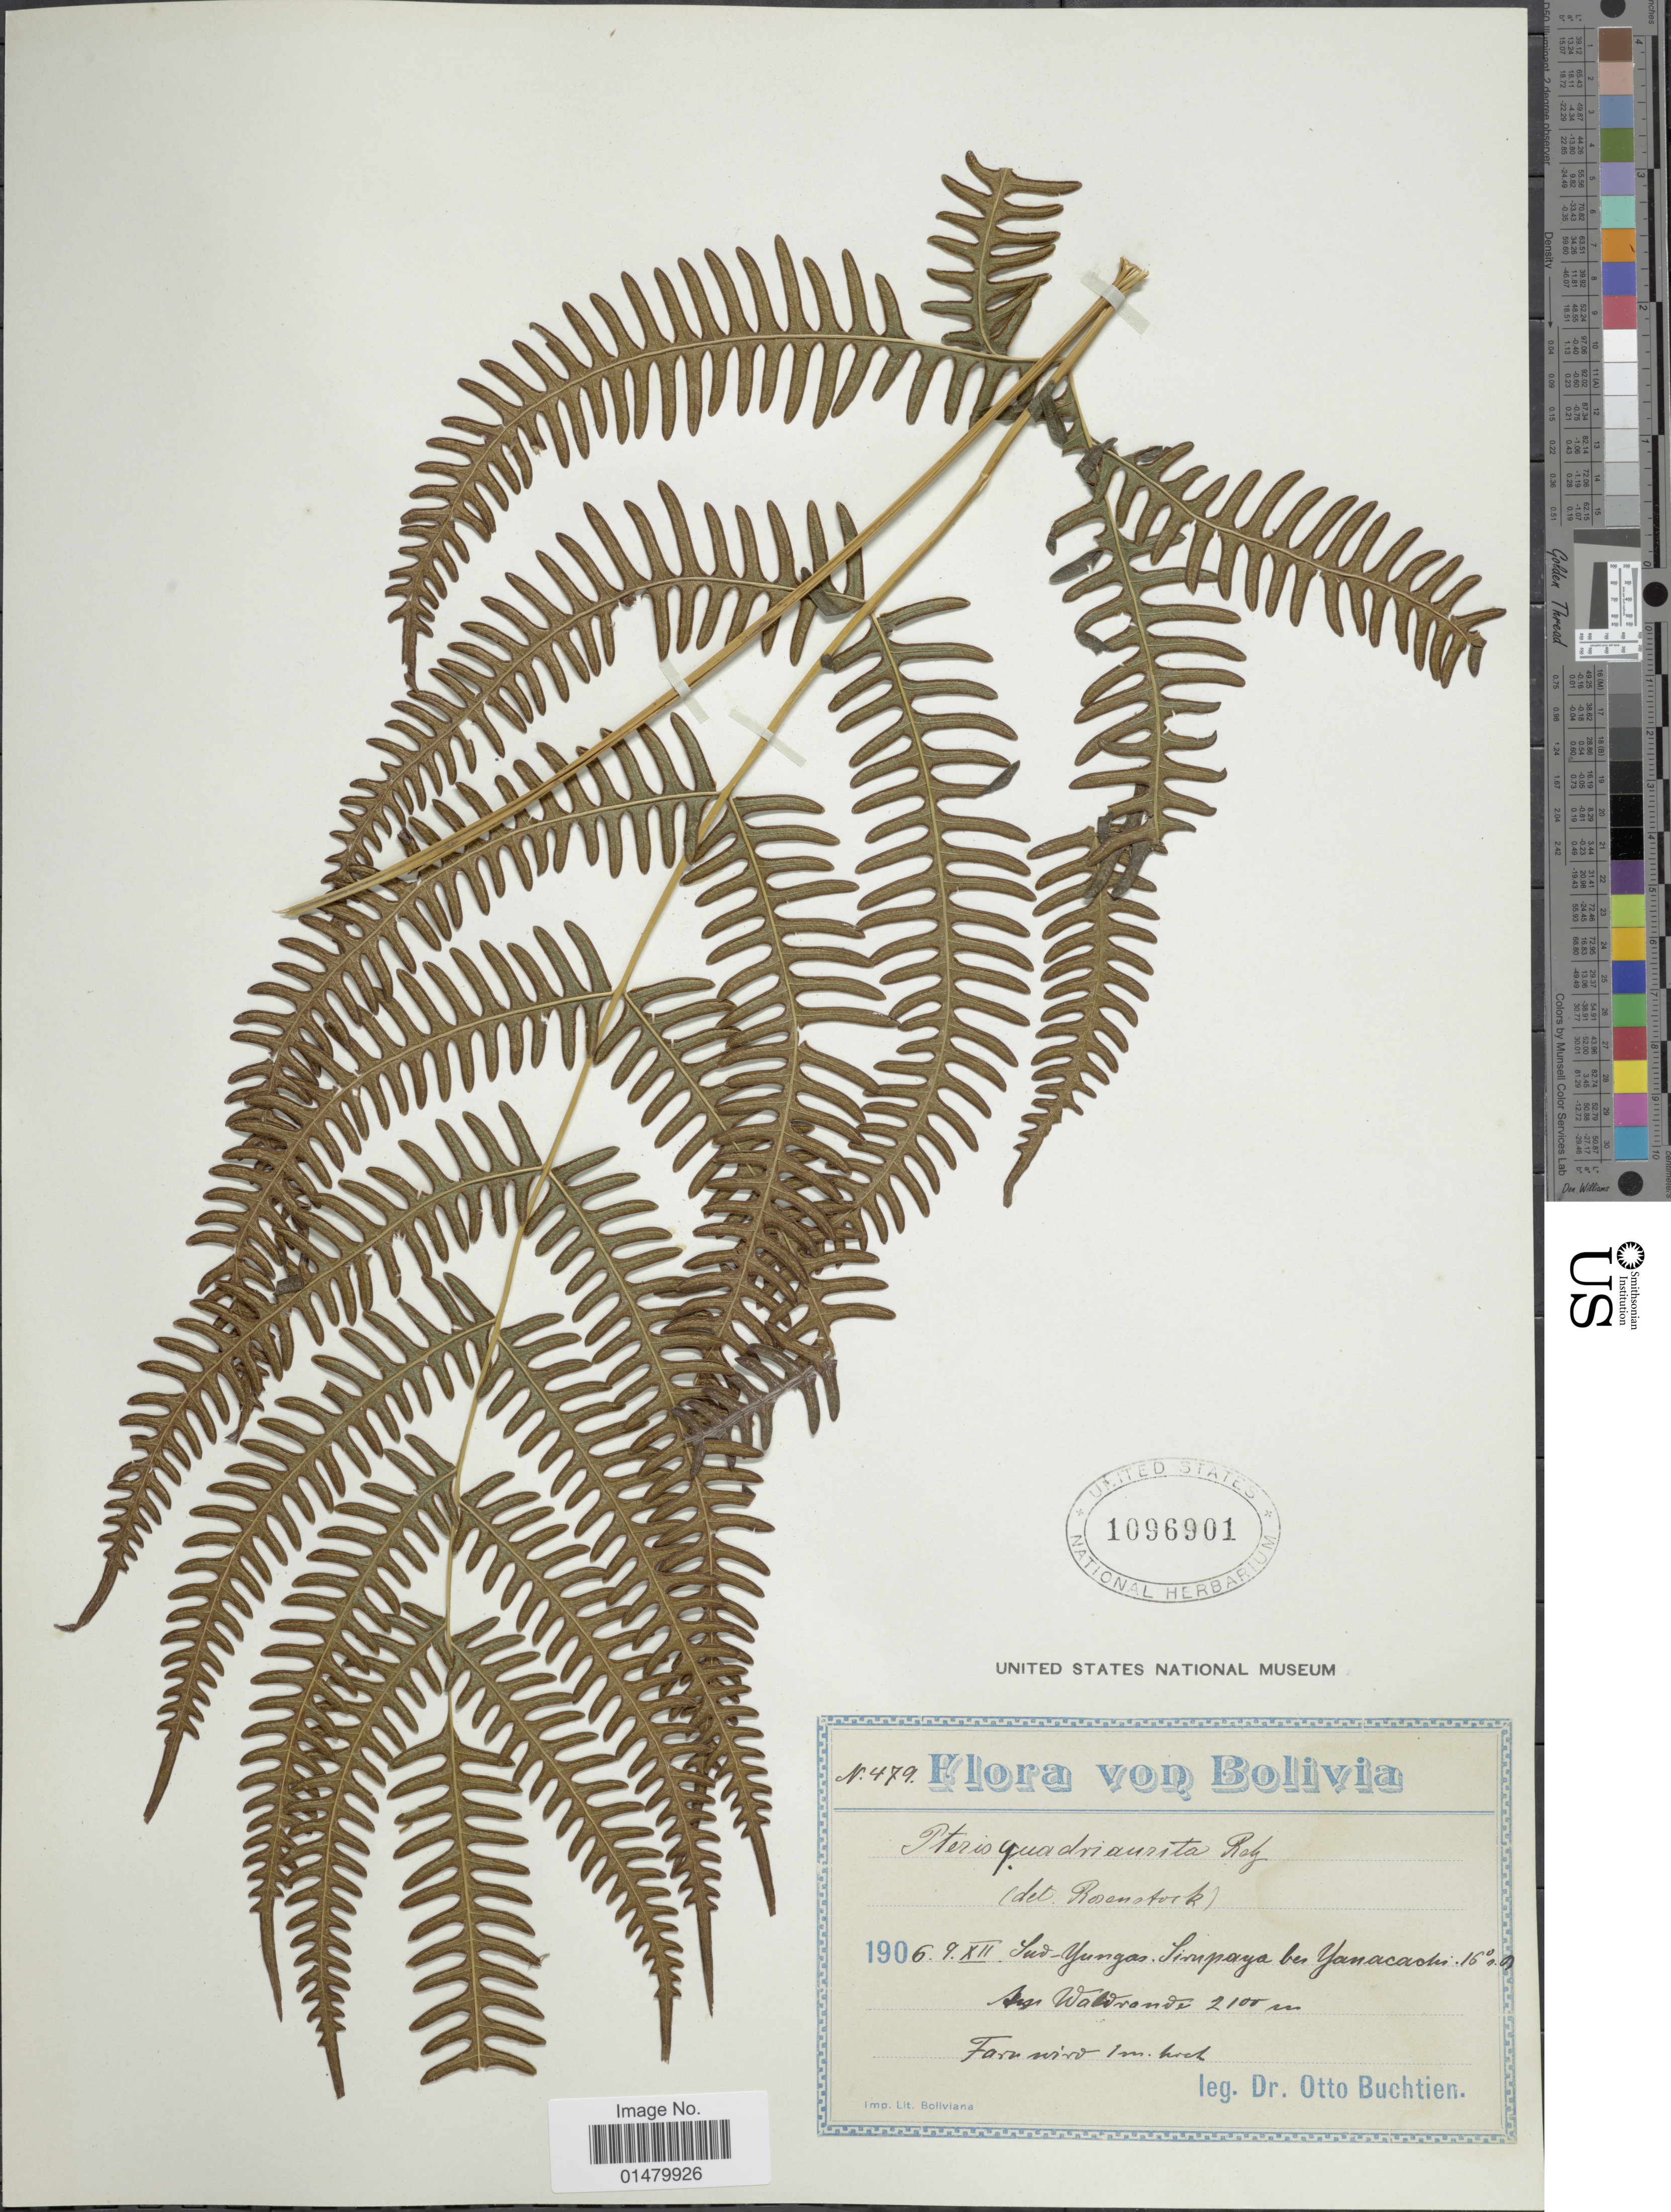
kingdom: Plantae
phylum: Tracheophyta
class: Polypodiopsida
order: Polypodiales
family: Pteridaceae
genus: Pteris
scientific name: Pteris quadriaurita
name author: Retz.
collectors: O. Buchtien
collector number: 479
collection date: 1906-12-09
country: Bolivia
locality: Sud-Yungas, Simpaya bei Yanacachi 16° n. Am Waldrande.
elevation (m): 2100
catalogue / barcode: US 1096901